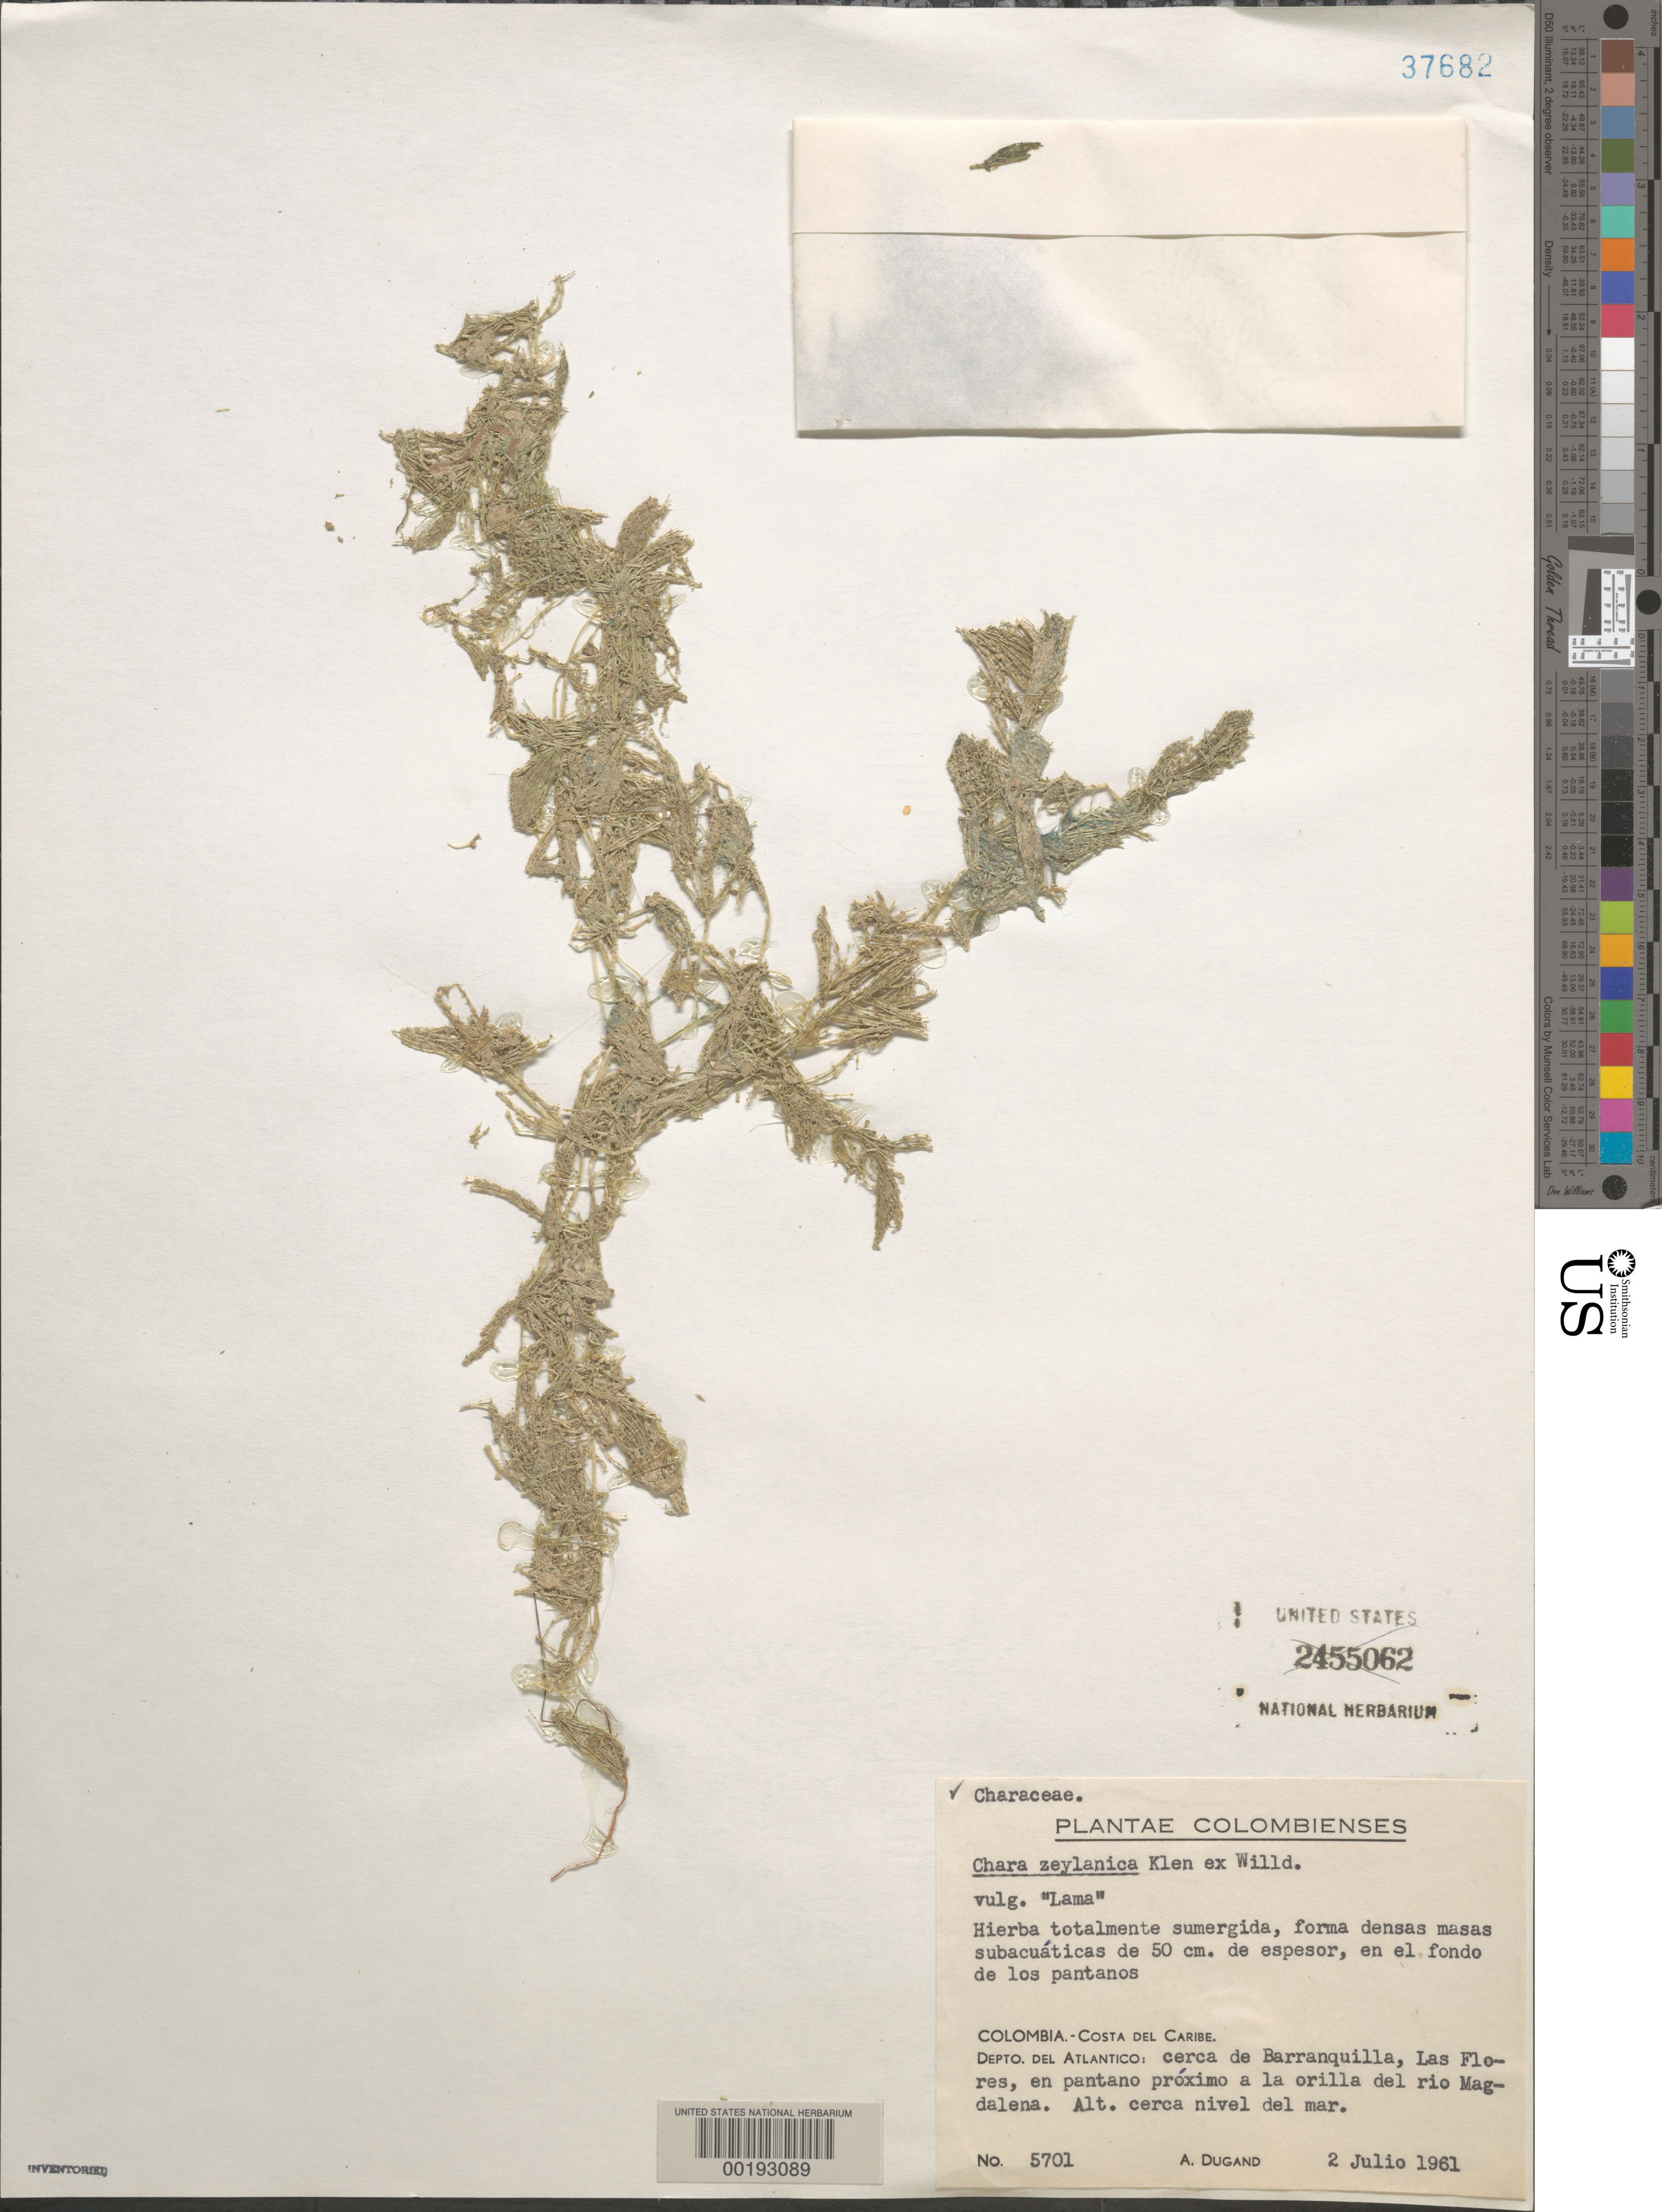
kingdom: Plantae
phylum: Charophyta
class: Charophyceae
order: Charales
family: Characeae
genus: Chara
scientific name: Chara zeylanica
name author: J.G. Klein ex Willd.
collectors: A. Dugand G.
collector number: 5701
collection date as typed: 02 Jul 1961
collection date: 1961-07-02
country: Colombia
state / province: Atlantico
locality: Las Flores, Rio Magdalena, near Barranquilla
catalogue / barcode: US 37682